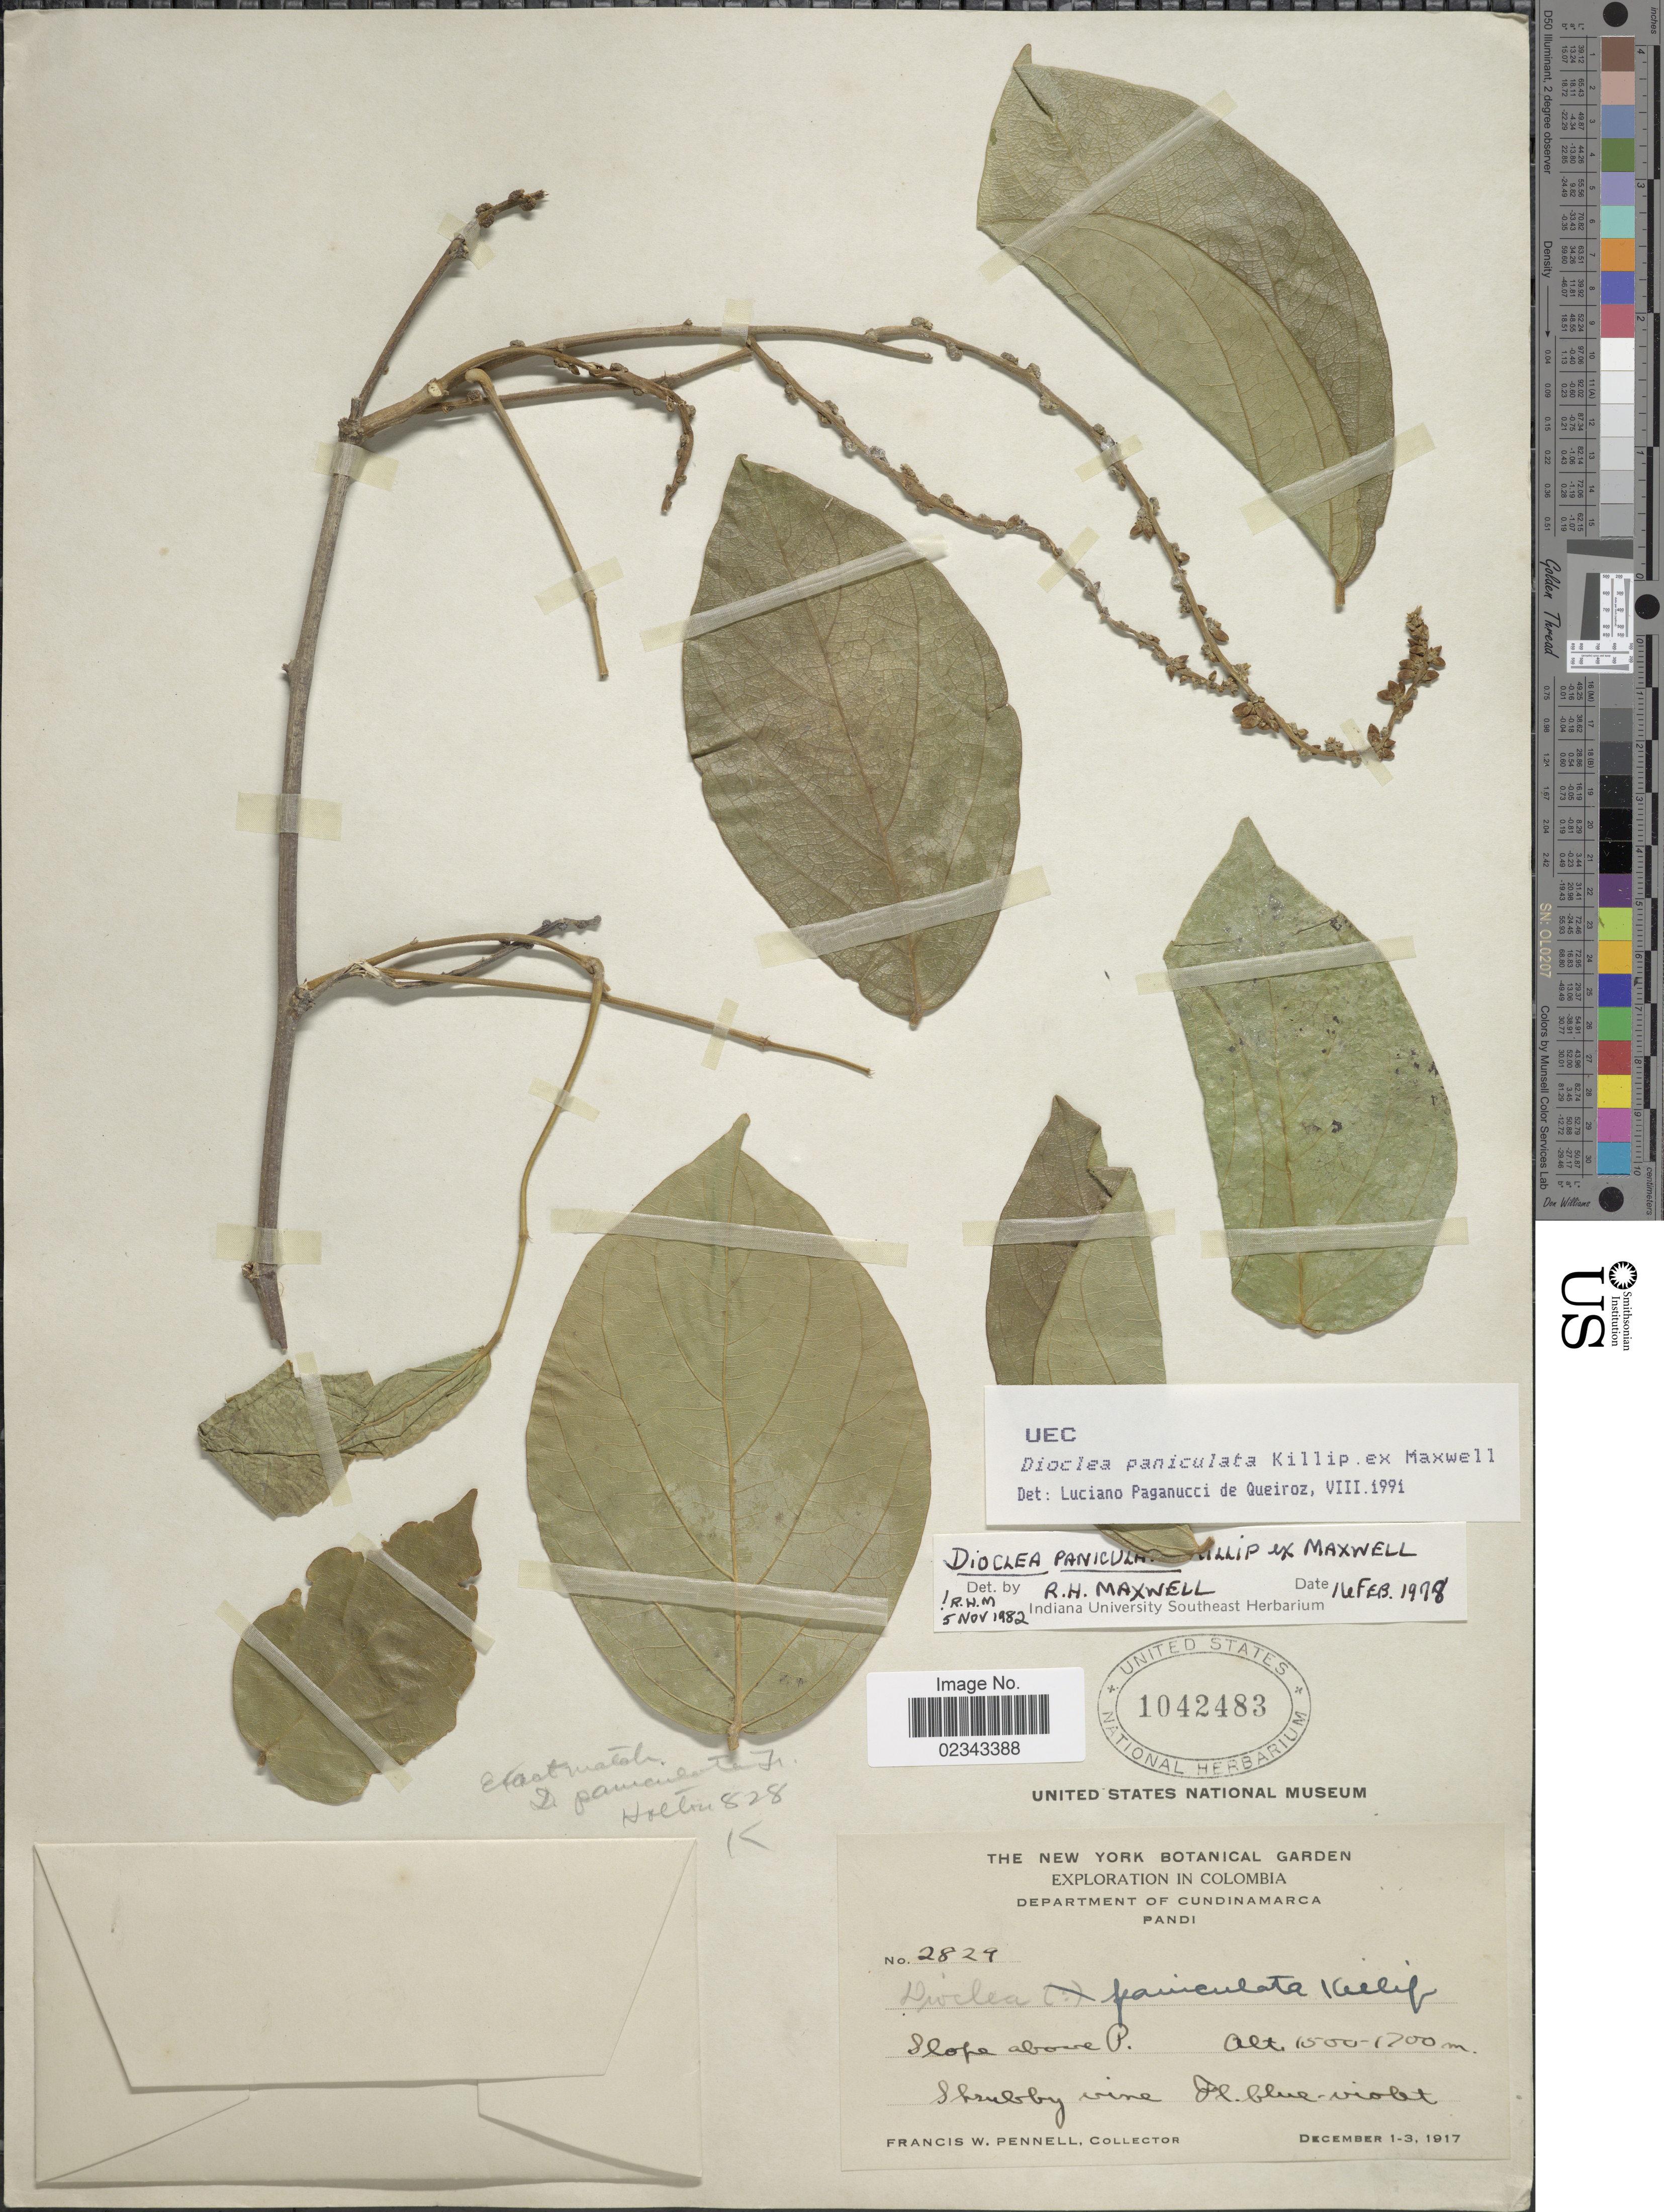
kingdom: Plantae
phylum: Tracheophyta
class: Magnoliopsida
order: Fabales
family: Fabaceae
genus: Dioclea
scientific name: Dioclea paniculata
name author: Killip ex R.H. Maxwell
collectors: F. W. Pennell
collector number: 2829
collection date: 1917-12-01/1917-12-03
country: Colombia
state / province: Cundinamarca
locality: Department of Cundinamarca, Pandi, Slope above P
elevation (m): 1500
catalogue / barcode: US 1042483